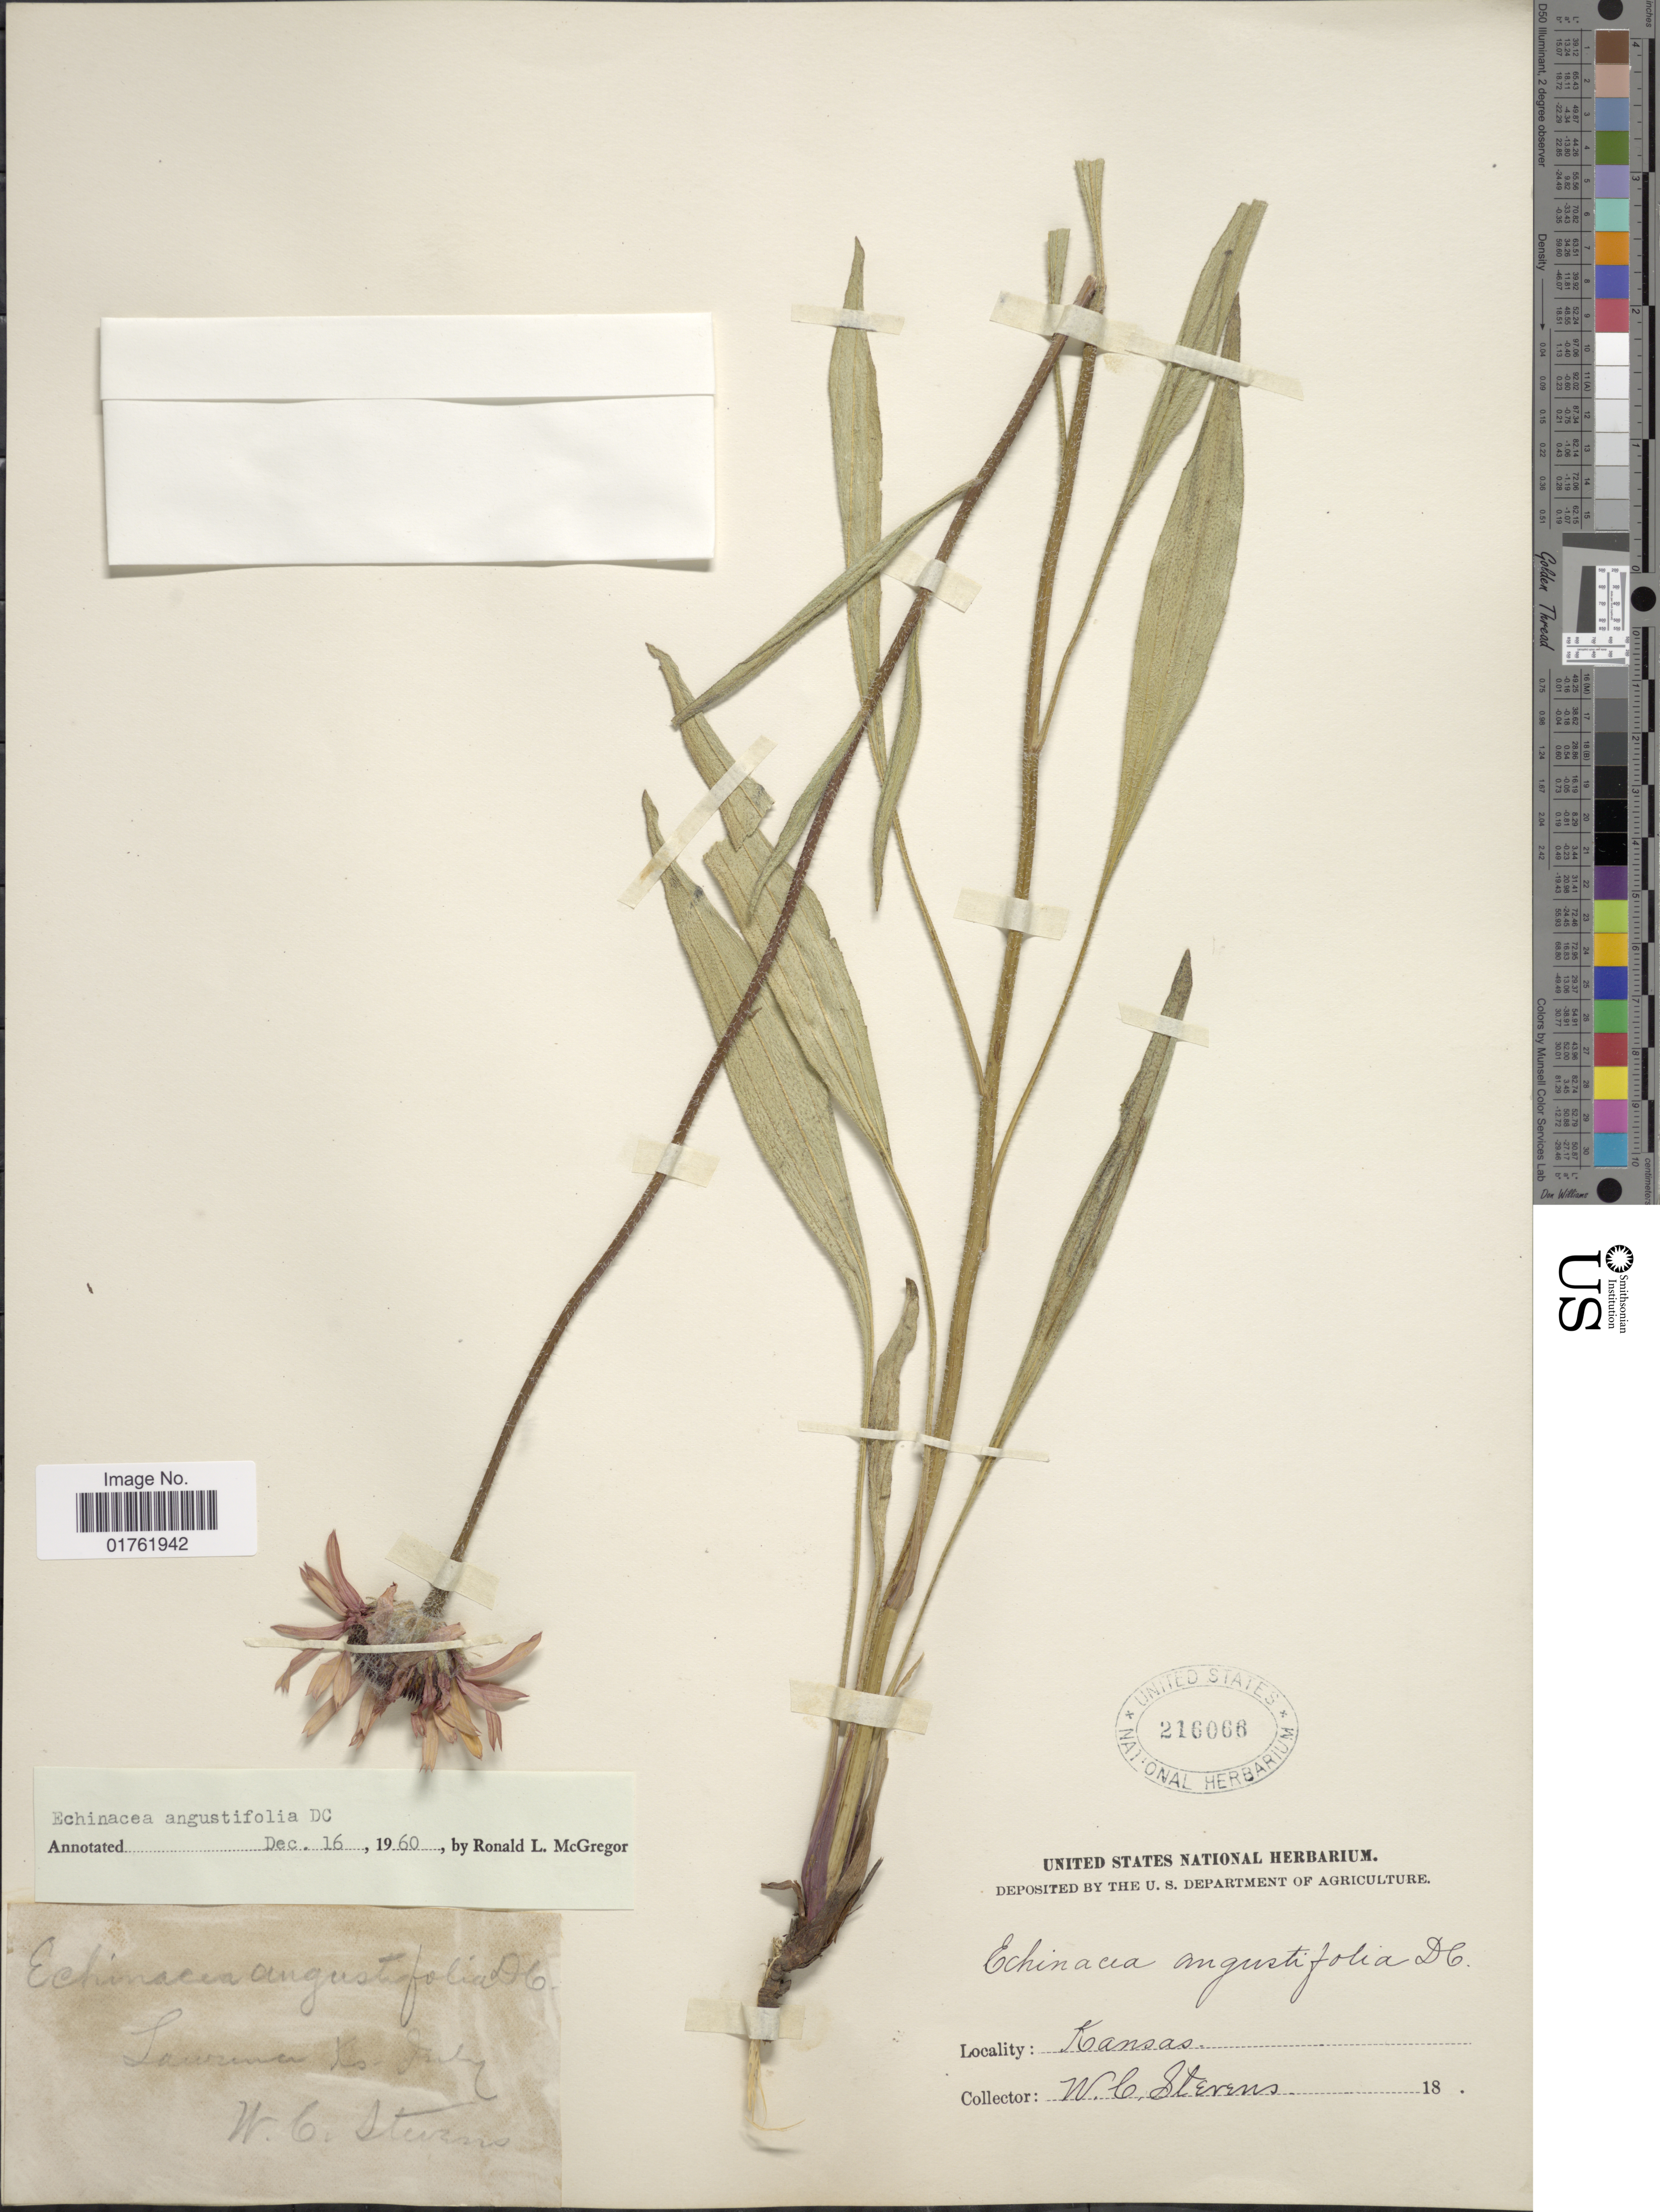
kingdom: Plantae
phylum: Tracheophyta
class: Magnoliopsida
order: Asterales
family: Asteraceae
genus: Echinacea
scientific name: Echinacea angustifolia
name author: DC.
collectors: W. C. Stevens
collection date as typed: Transcribed d/m/y: //18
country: United States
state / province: Kansas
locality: Lawrence.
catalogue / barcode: US 216066